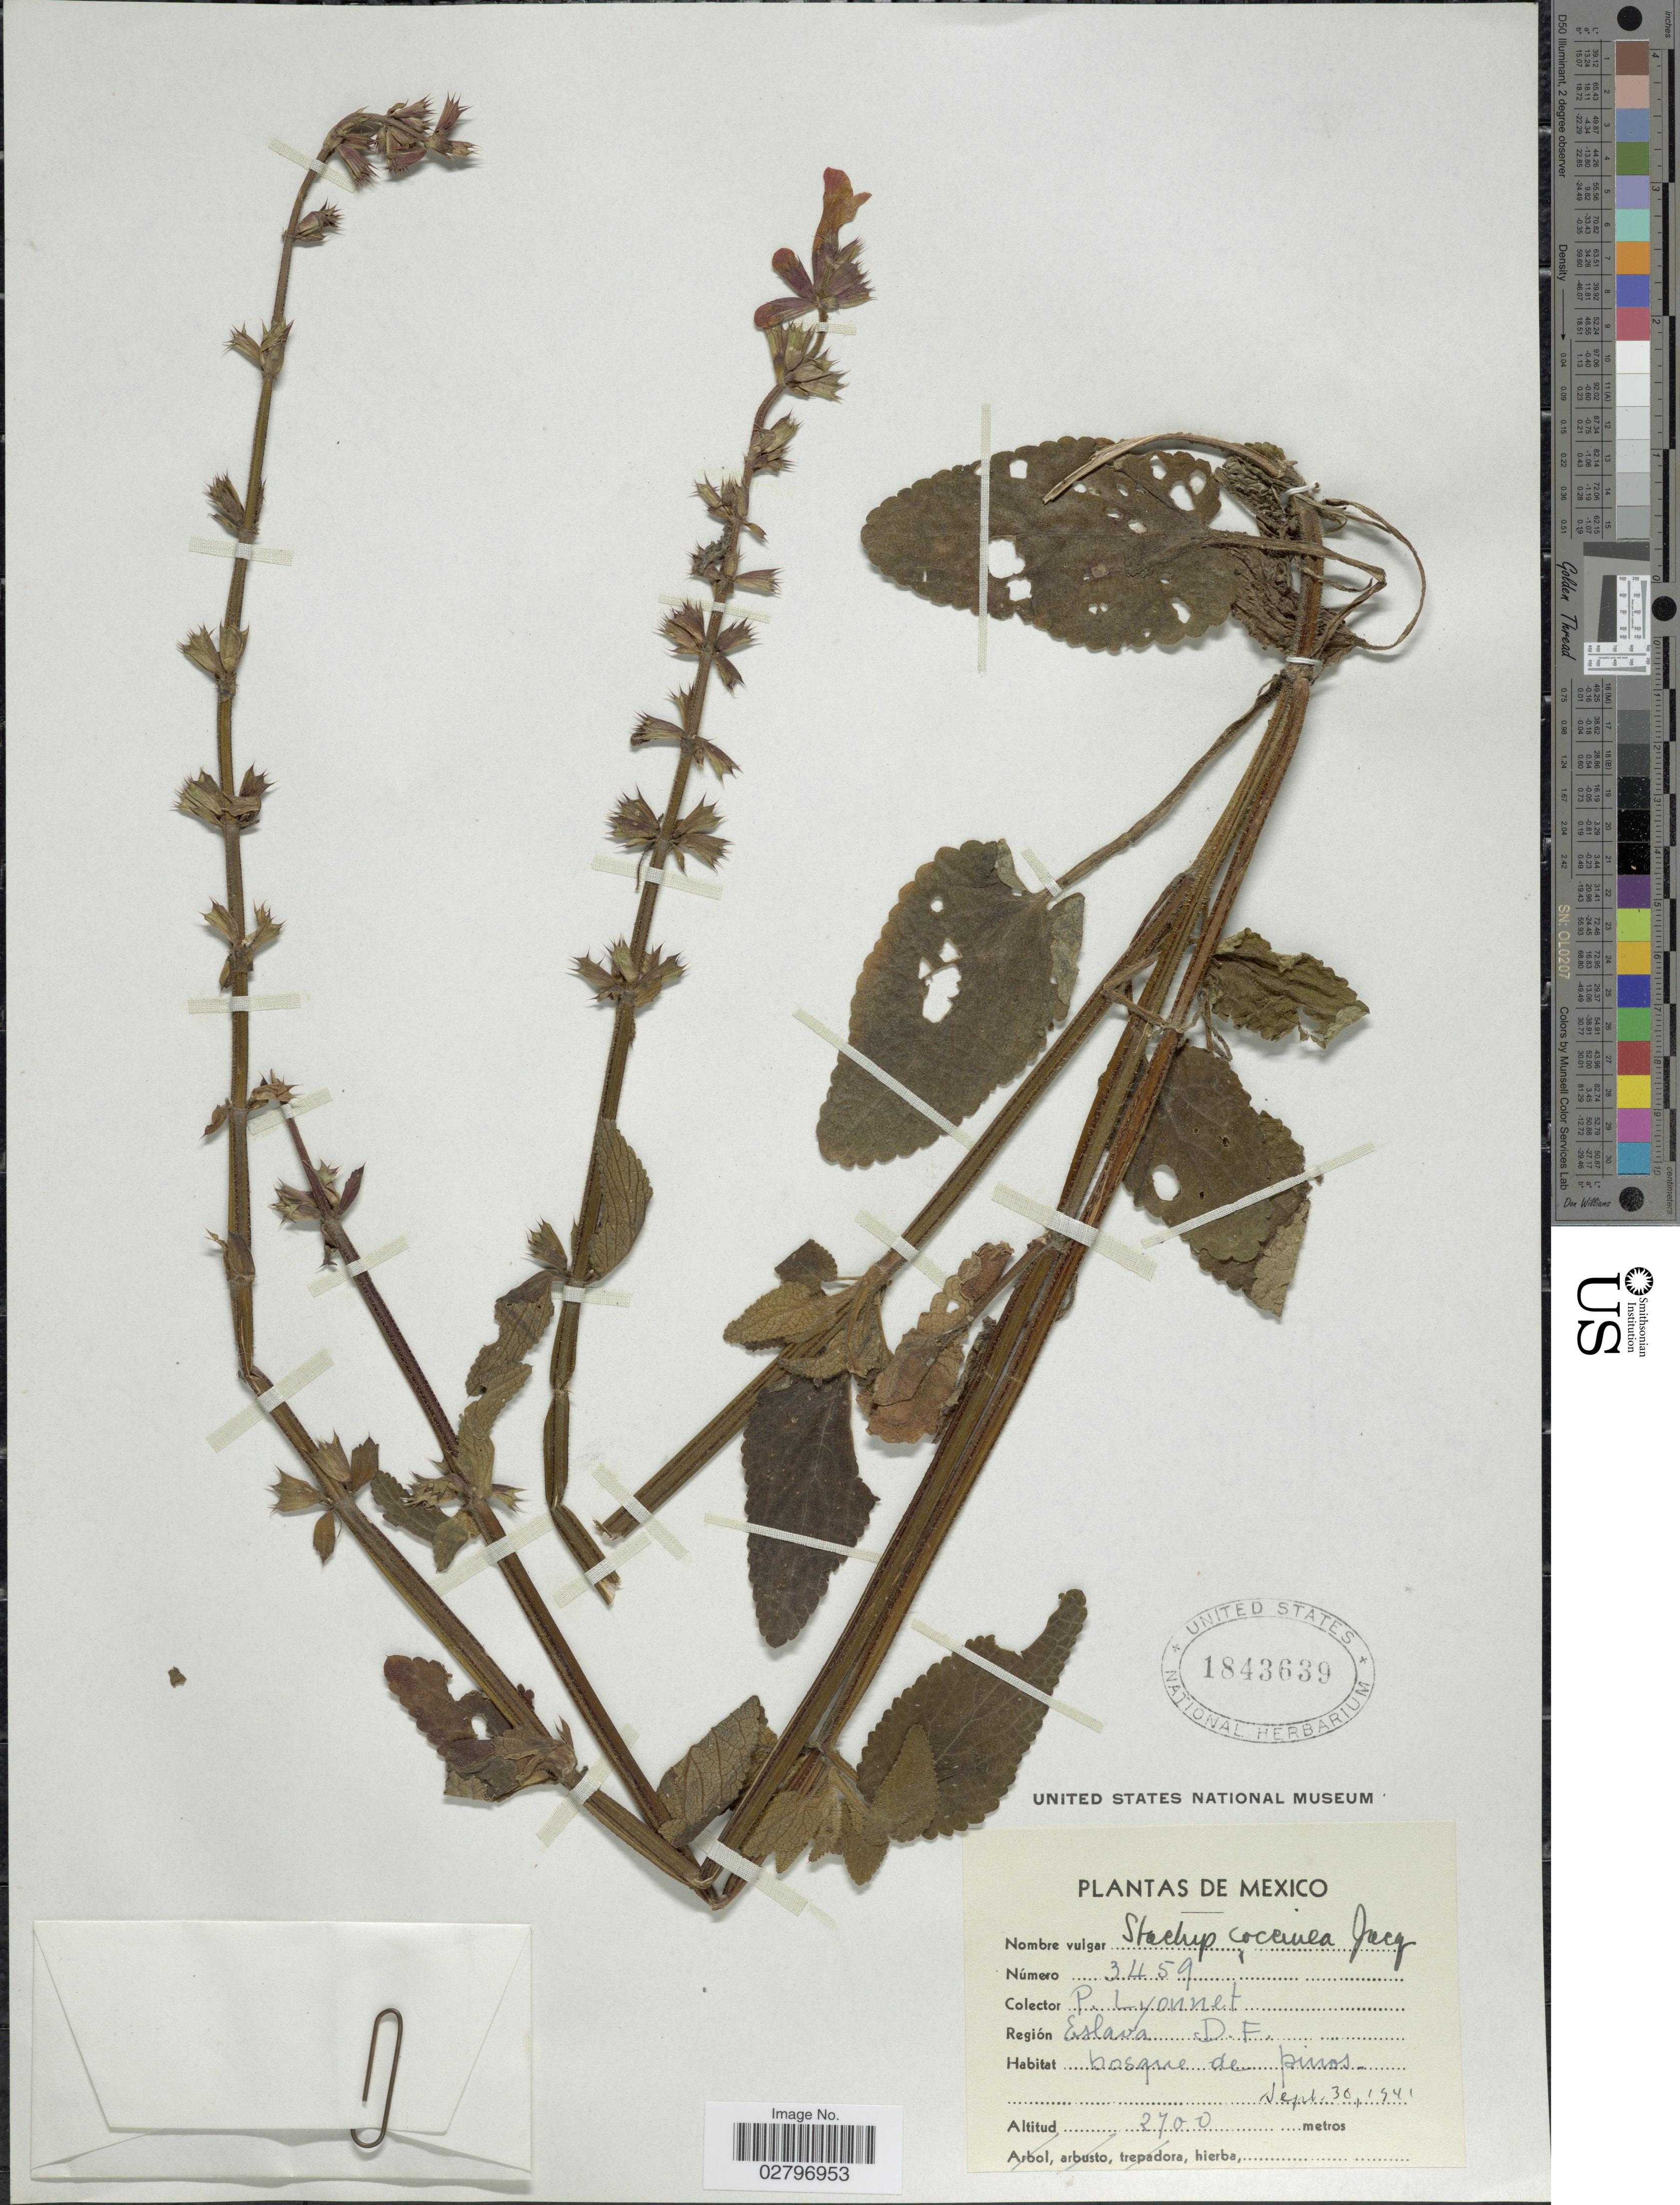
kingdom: Plantae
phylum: Tracheophyta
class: Magnoliopsida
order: Lamiales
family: Lamiaceae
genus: Stachys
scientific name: Stachys coccinea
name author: Ortega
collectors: P. Lyonnet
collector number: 3459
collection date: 1941-09-30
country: Mexico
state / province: Distrito Federal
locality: Región Eslava D.F.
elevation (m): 2700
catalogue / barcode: US 1843639